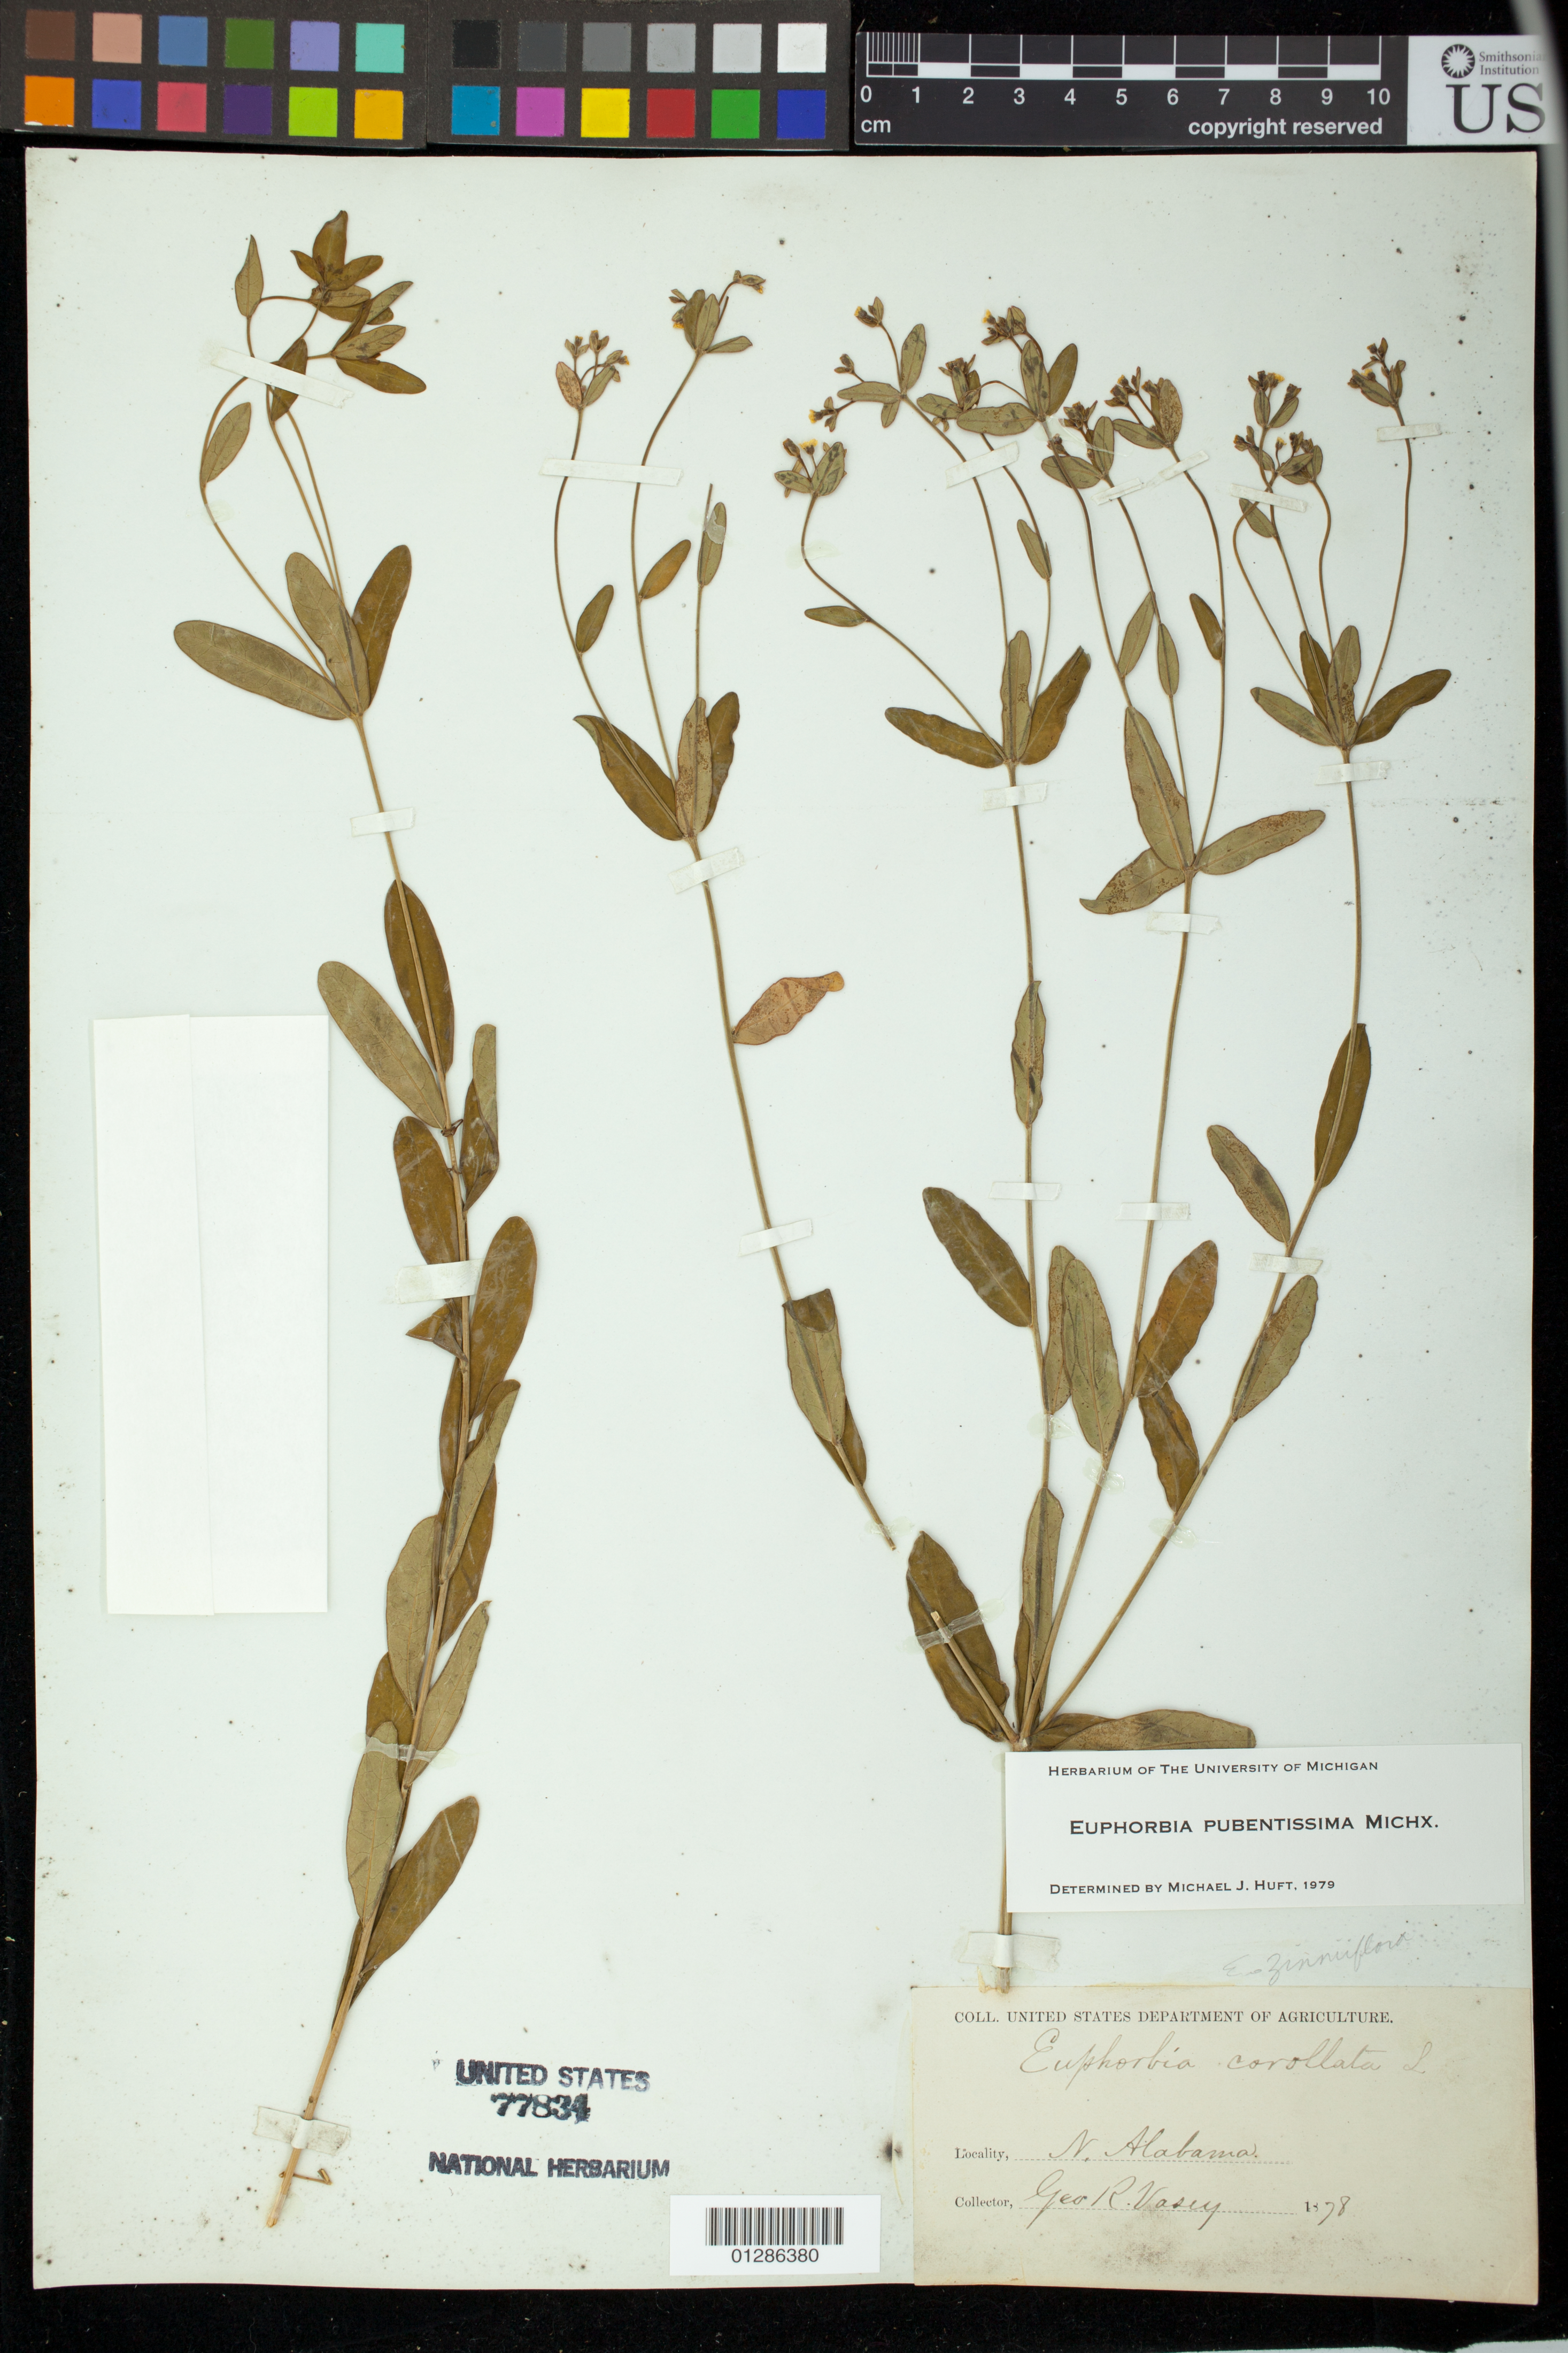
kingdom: Plantae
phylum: Tracheophyta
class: Magnoliopsida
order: Malpighiales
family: Euphorbiaceae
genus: Euphorbia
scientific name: Euphorbia pubentissima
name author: Michx.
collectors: G. R. Vasey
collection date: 1878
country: United States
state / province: Alabama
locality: N. Alabama.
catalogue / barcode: US 77834